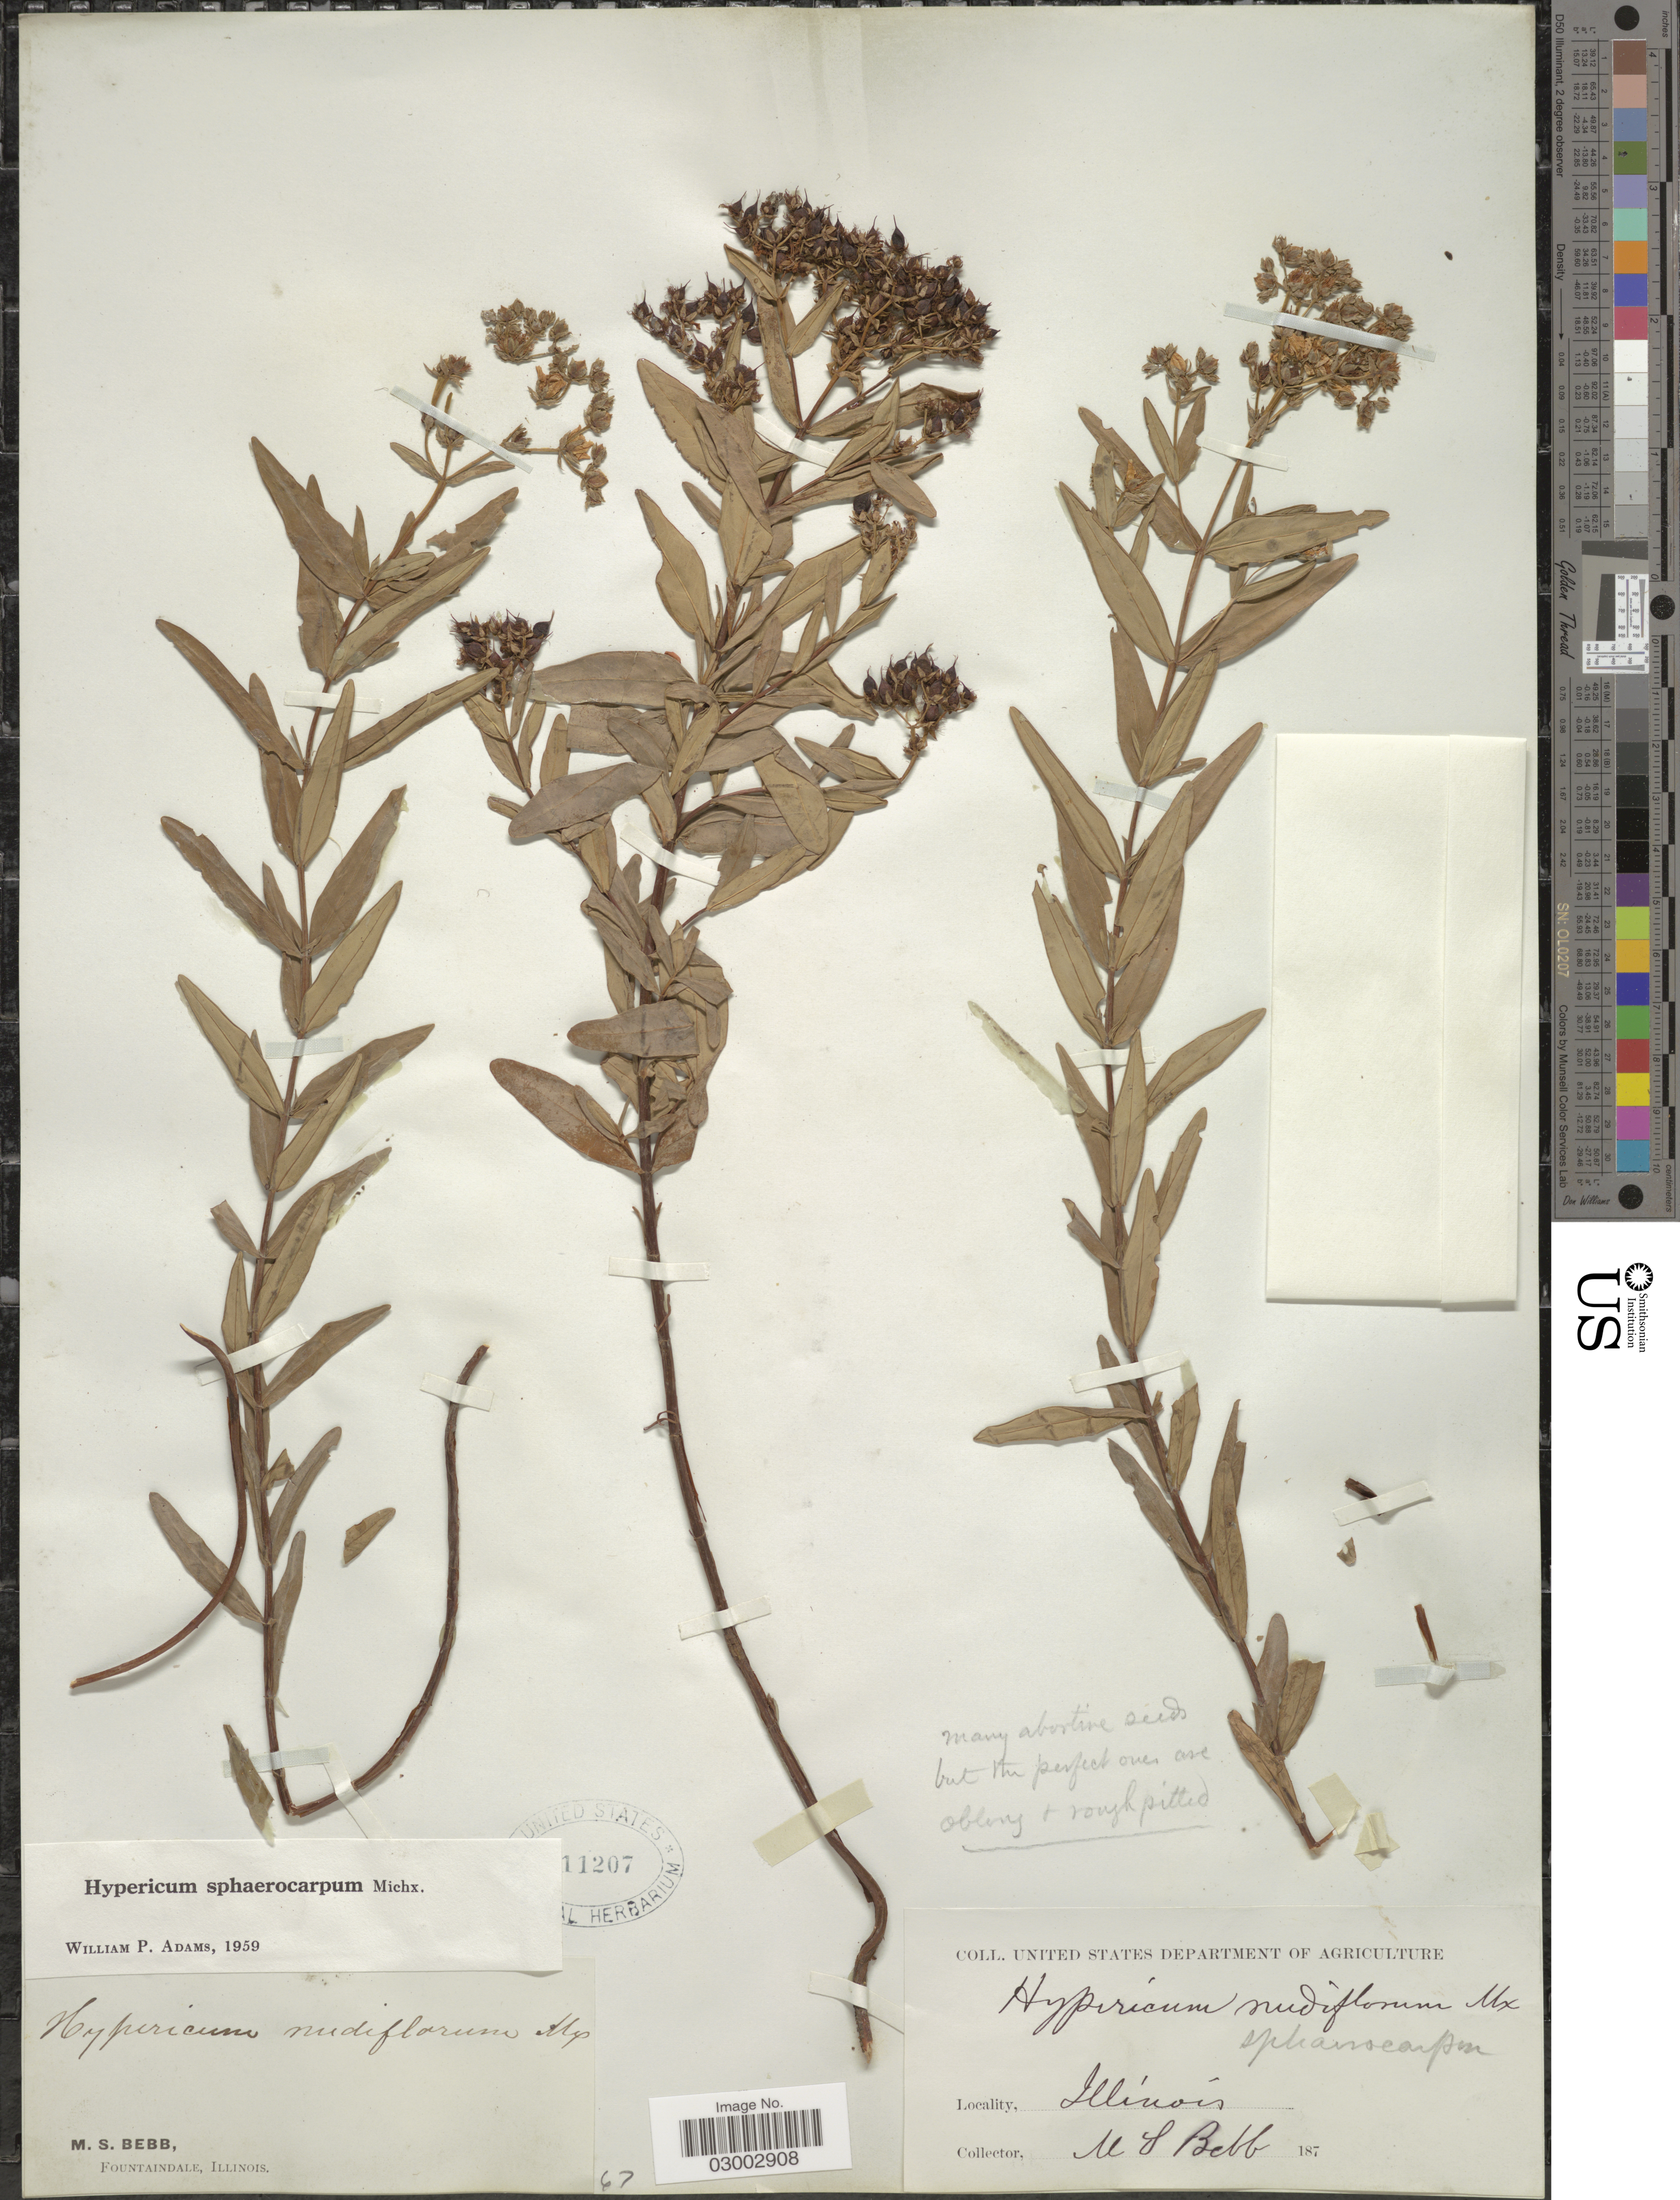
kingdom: Plantae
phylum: Tracheophyta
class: Magnoliopsida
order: Malpighiales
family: Hypericaceae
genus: Hypericum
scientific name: Hypericum sphaerocarpum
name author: Michx.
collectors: M. Bebb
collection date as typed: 187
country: United States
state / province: Illinois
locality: Fountaindale.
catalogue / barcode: US 11207